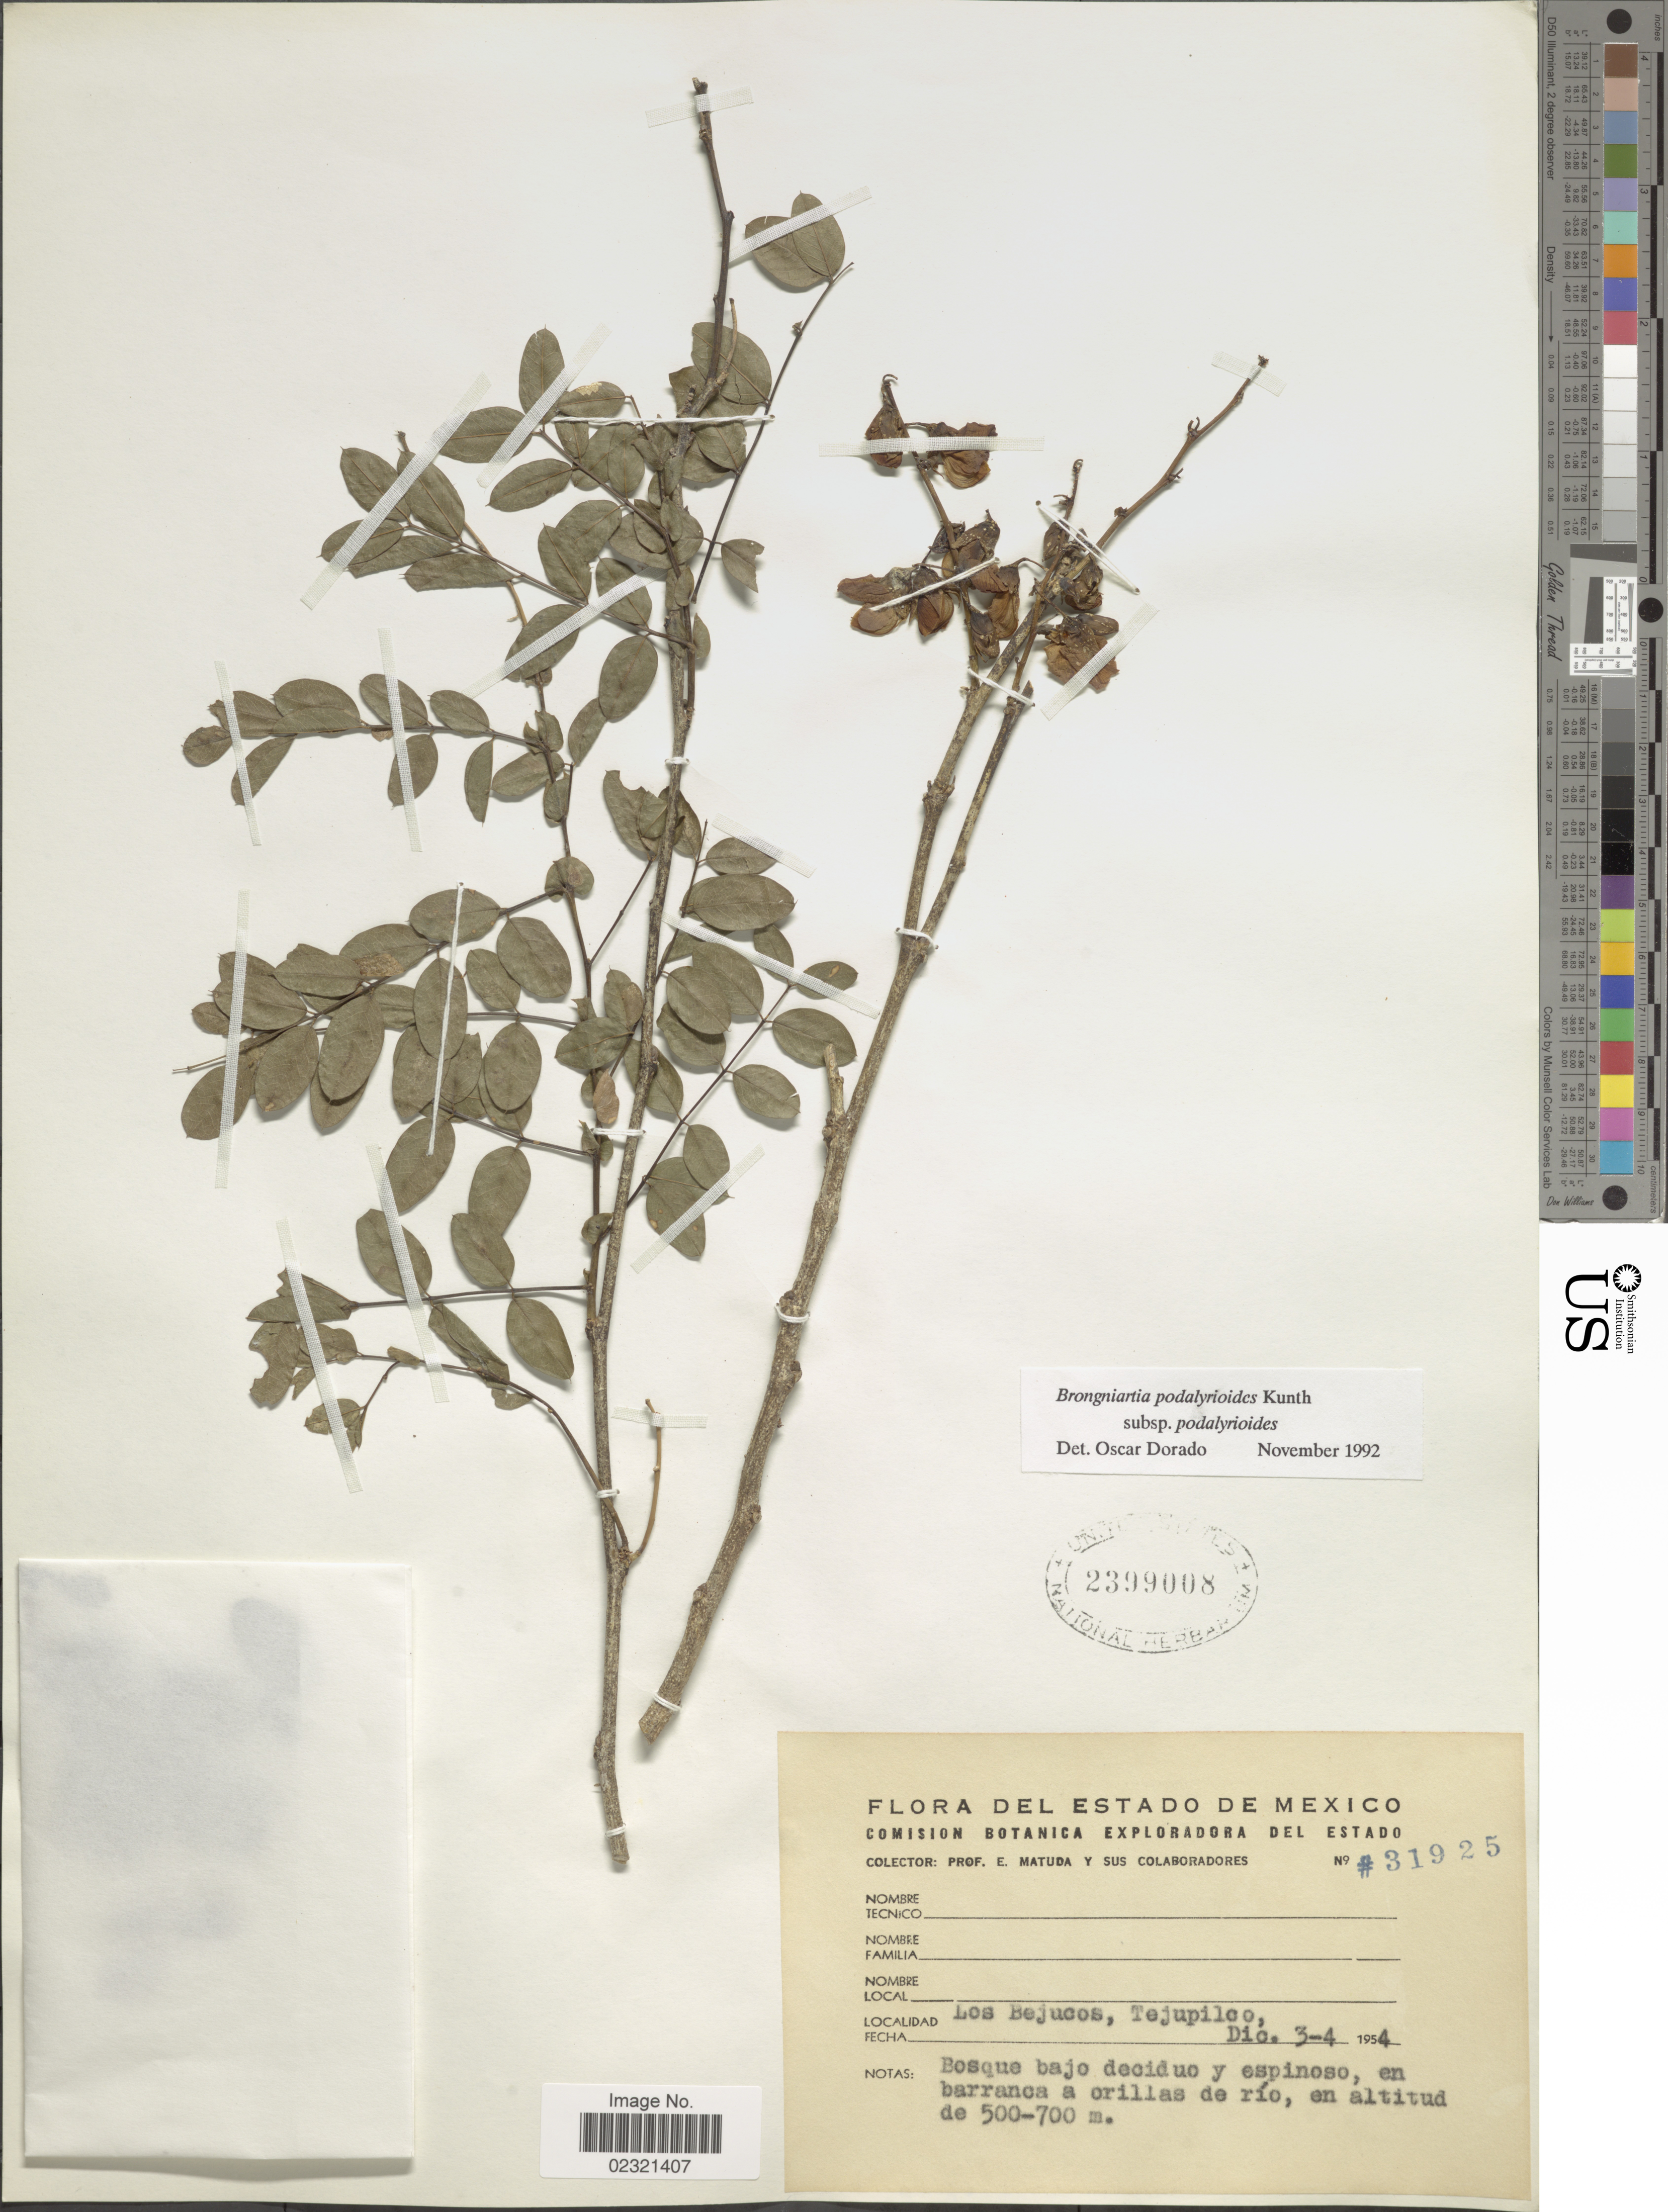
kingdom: Plantae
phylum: Tracheophyta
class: Magnoliopsida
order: Fabales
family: Fabaceae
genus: Brongniartia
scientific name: Brongniartia podalyrioides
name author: Kunth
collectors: E. Matuda & Sus Colaboradores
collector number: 31925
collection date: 1954-12-03/1954-12-04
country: Mexico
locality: Los Bejucos, Tejupilco.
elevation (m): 500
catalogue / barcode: US 2399008